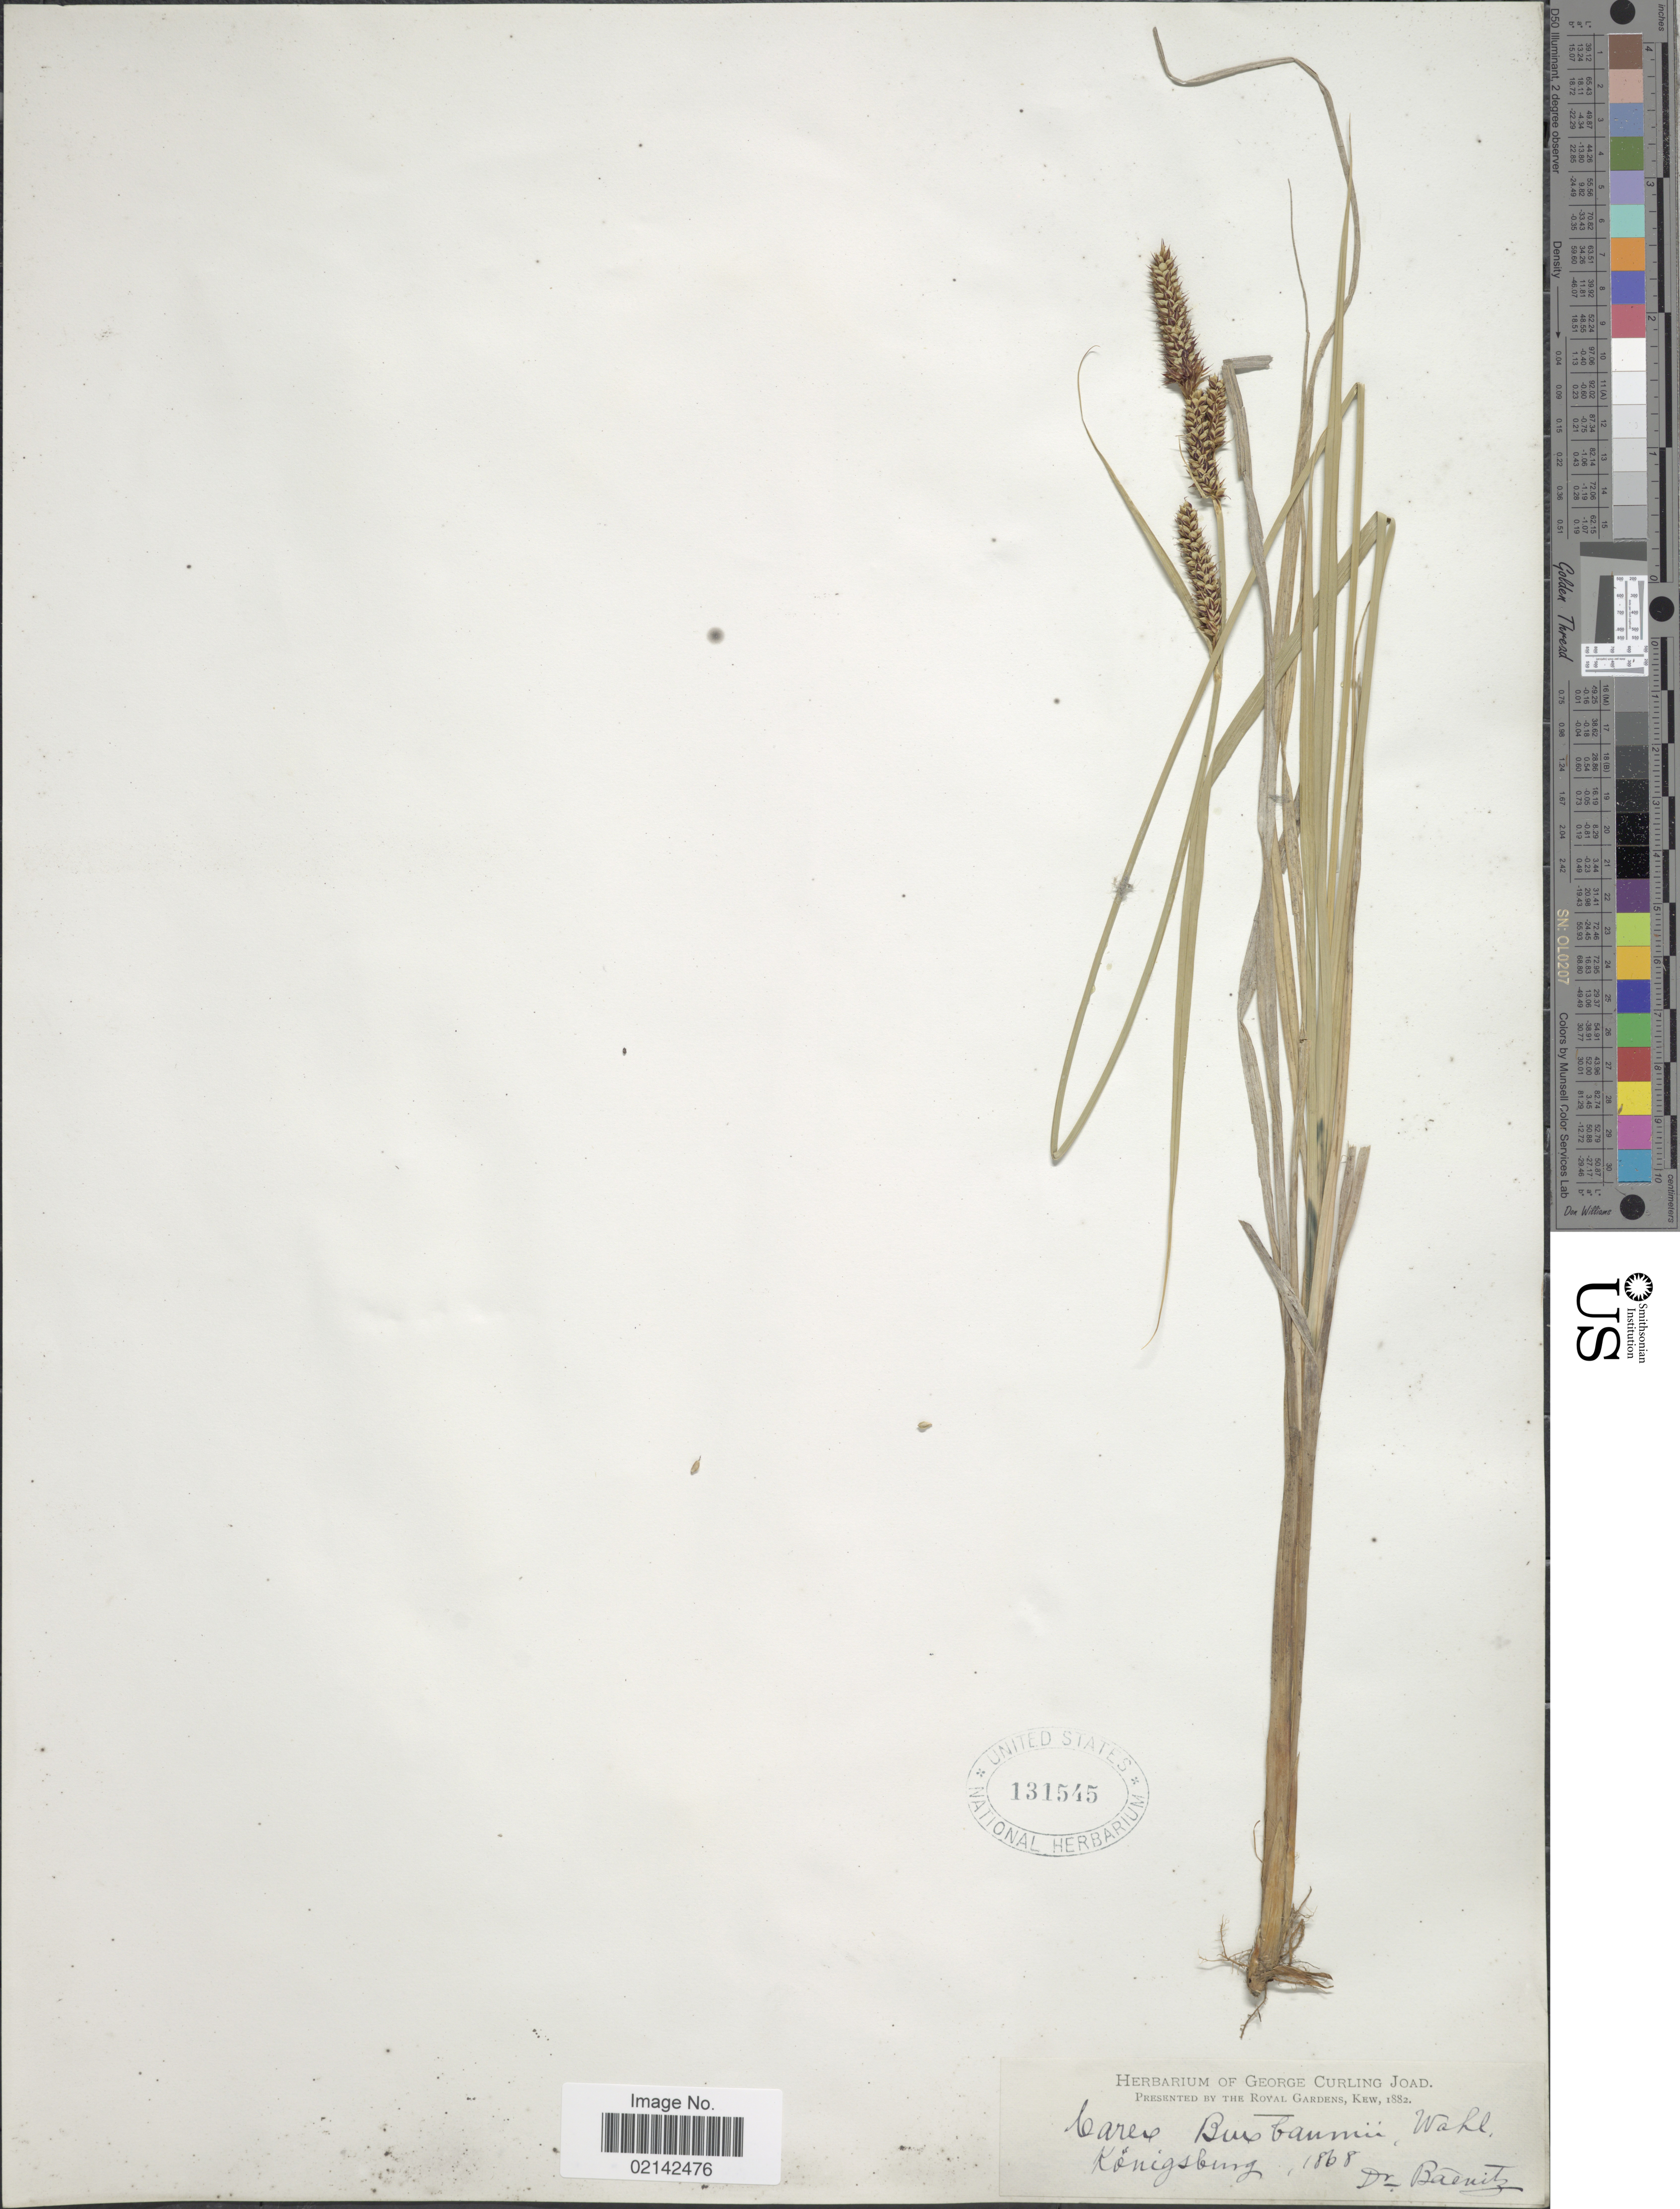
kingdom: Plantae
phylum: Tracheophyta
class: Liliopsida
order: Poales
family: Cyperaceae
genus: Carex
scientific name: Carex buxbaumii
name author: Wahlenb.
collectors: K. Baenitz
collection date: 1868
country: Germany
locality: Konigsburg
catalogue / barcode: US 131545